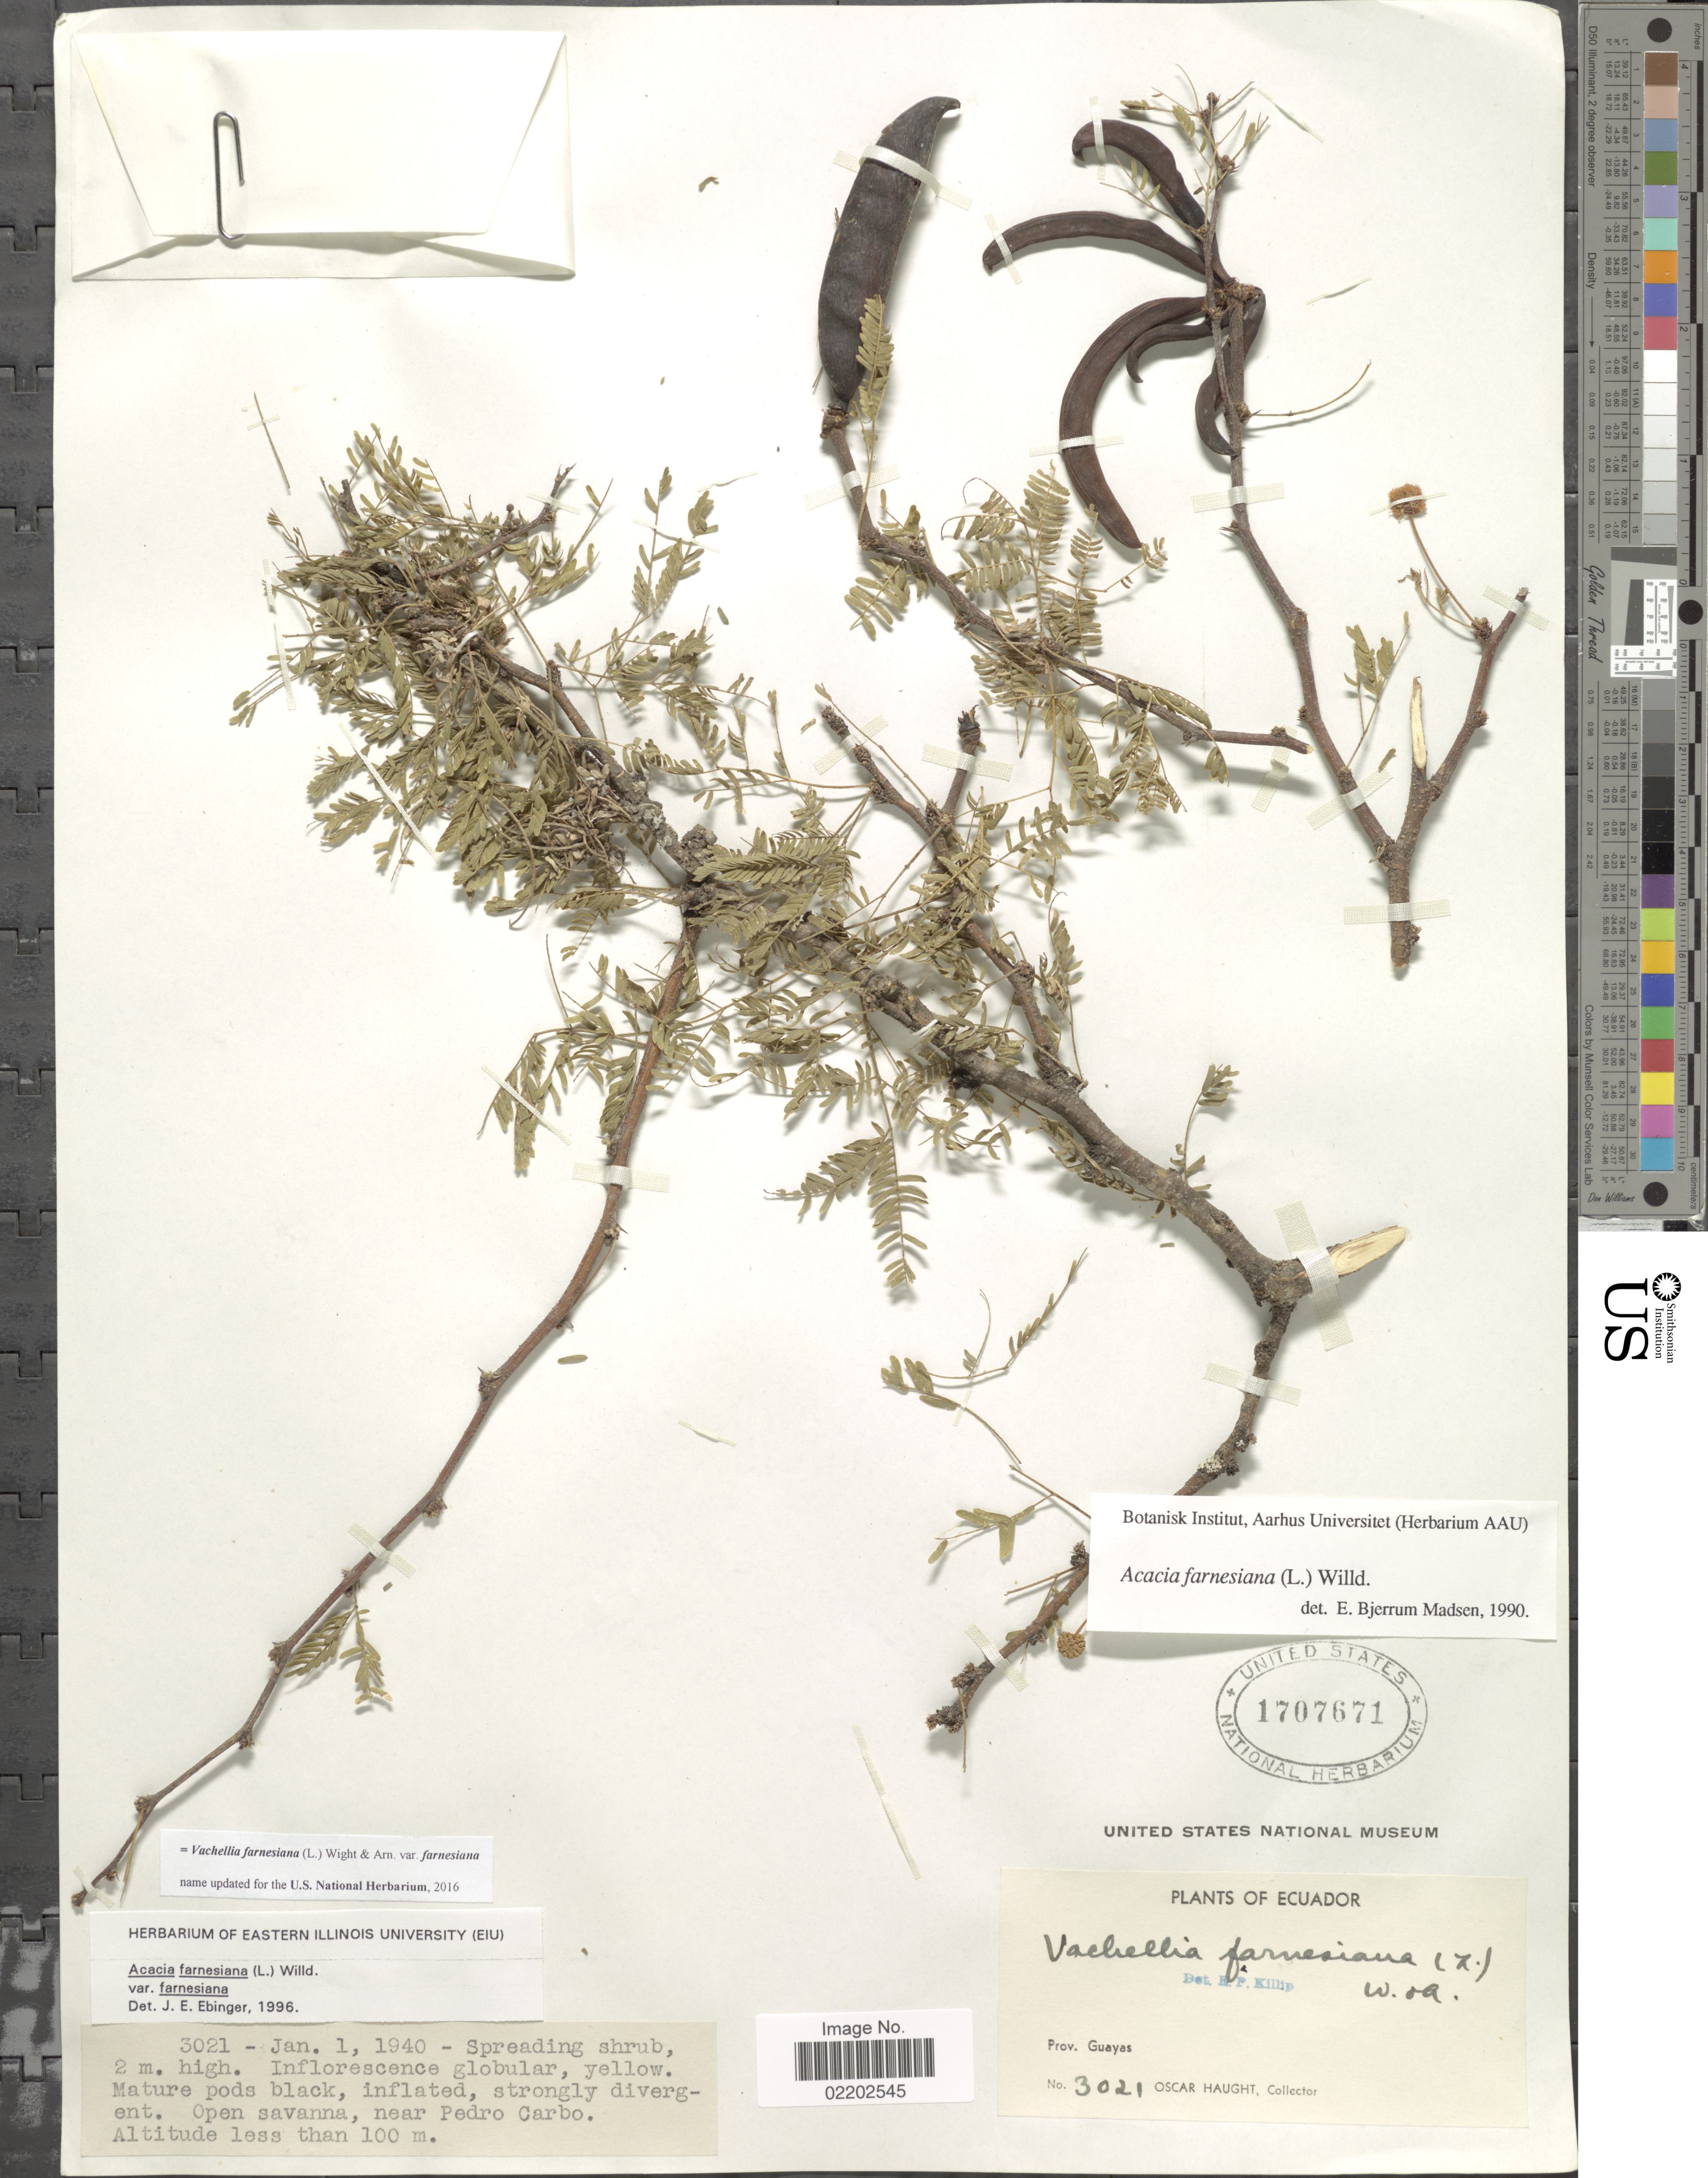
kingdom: Plantae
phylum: Tracheophyta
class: Magnoliopsida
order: Fabales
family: Fabaceae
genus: Vachellia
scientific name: Vachellia farnesiana var. farnesiana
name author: (L.) Wight & Arn.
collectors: O. L. Haught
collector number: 3021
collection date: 1940-01-01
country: Ecuador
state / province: Guayas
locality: Open savanna, near Pedro Carbo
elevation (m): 100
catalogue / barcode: US 1707671